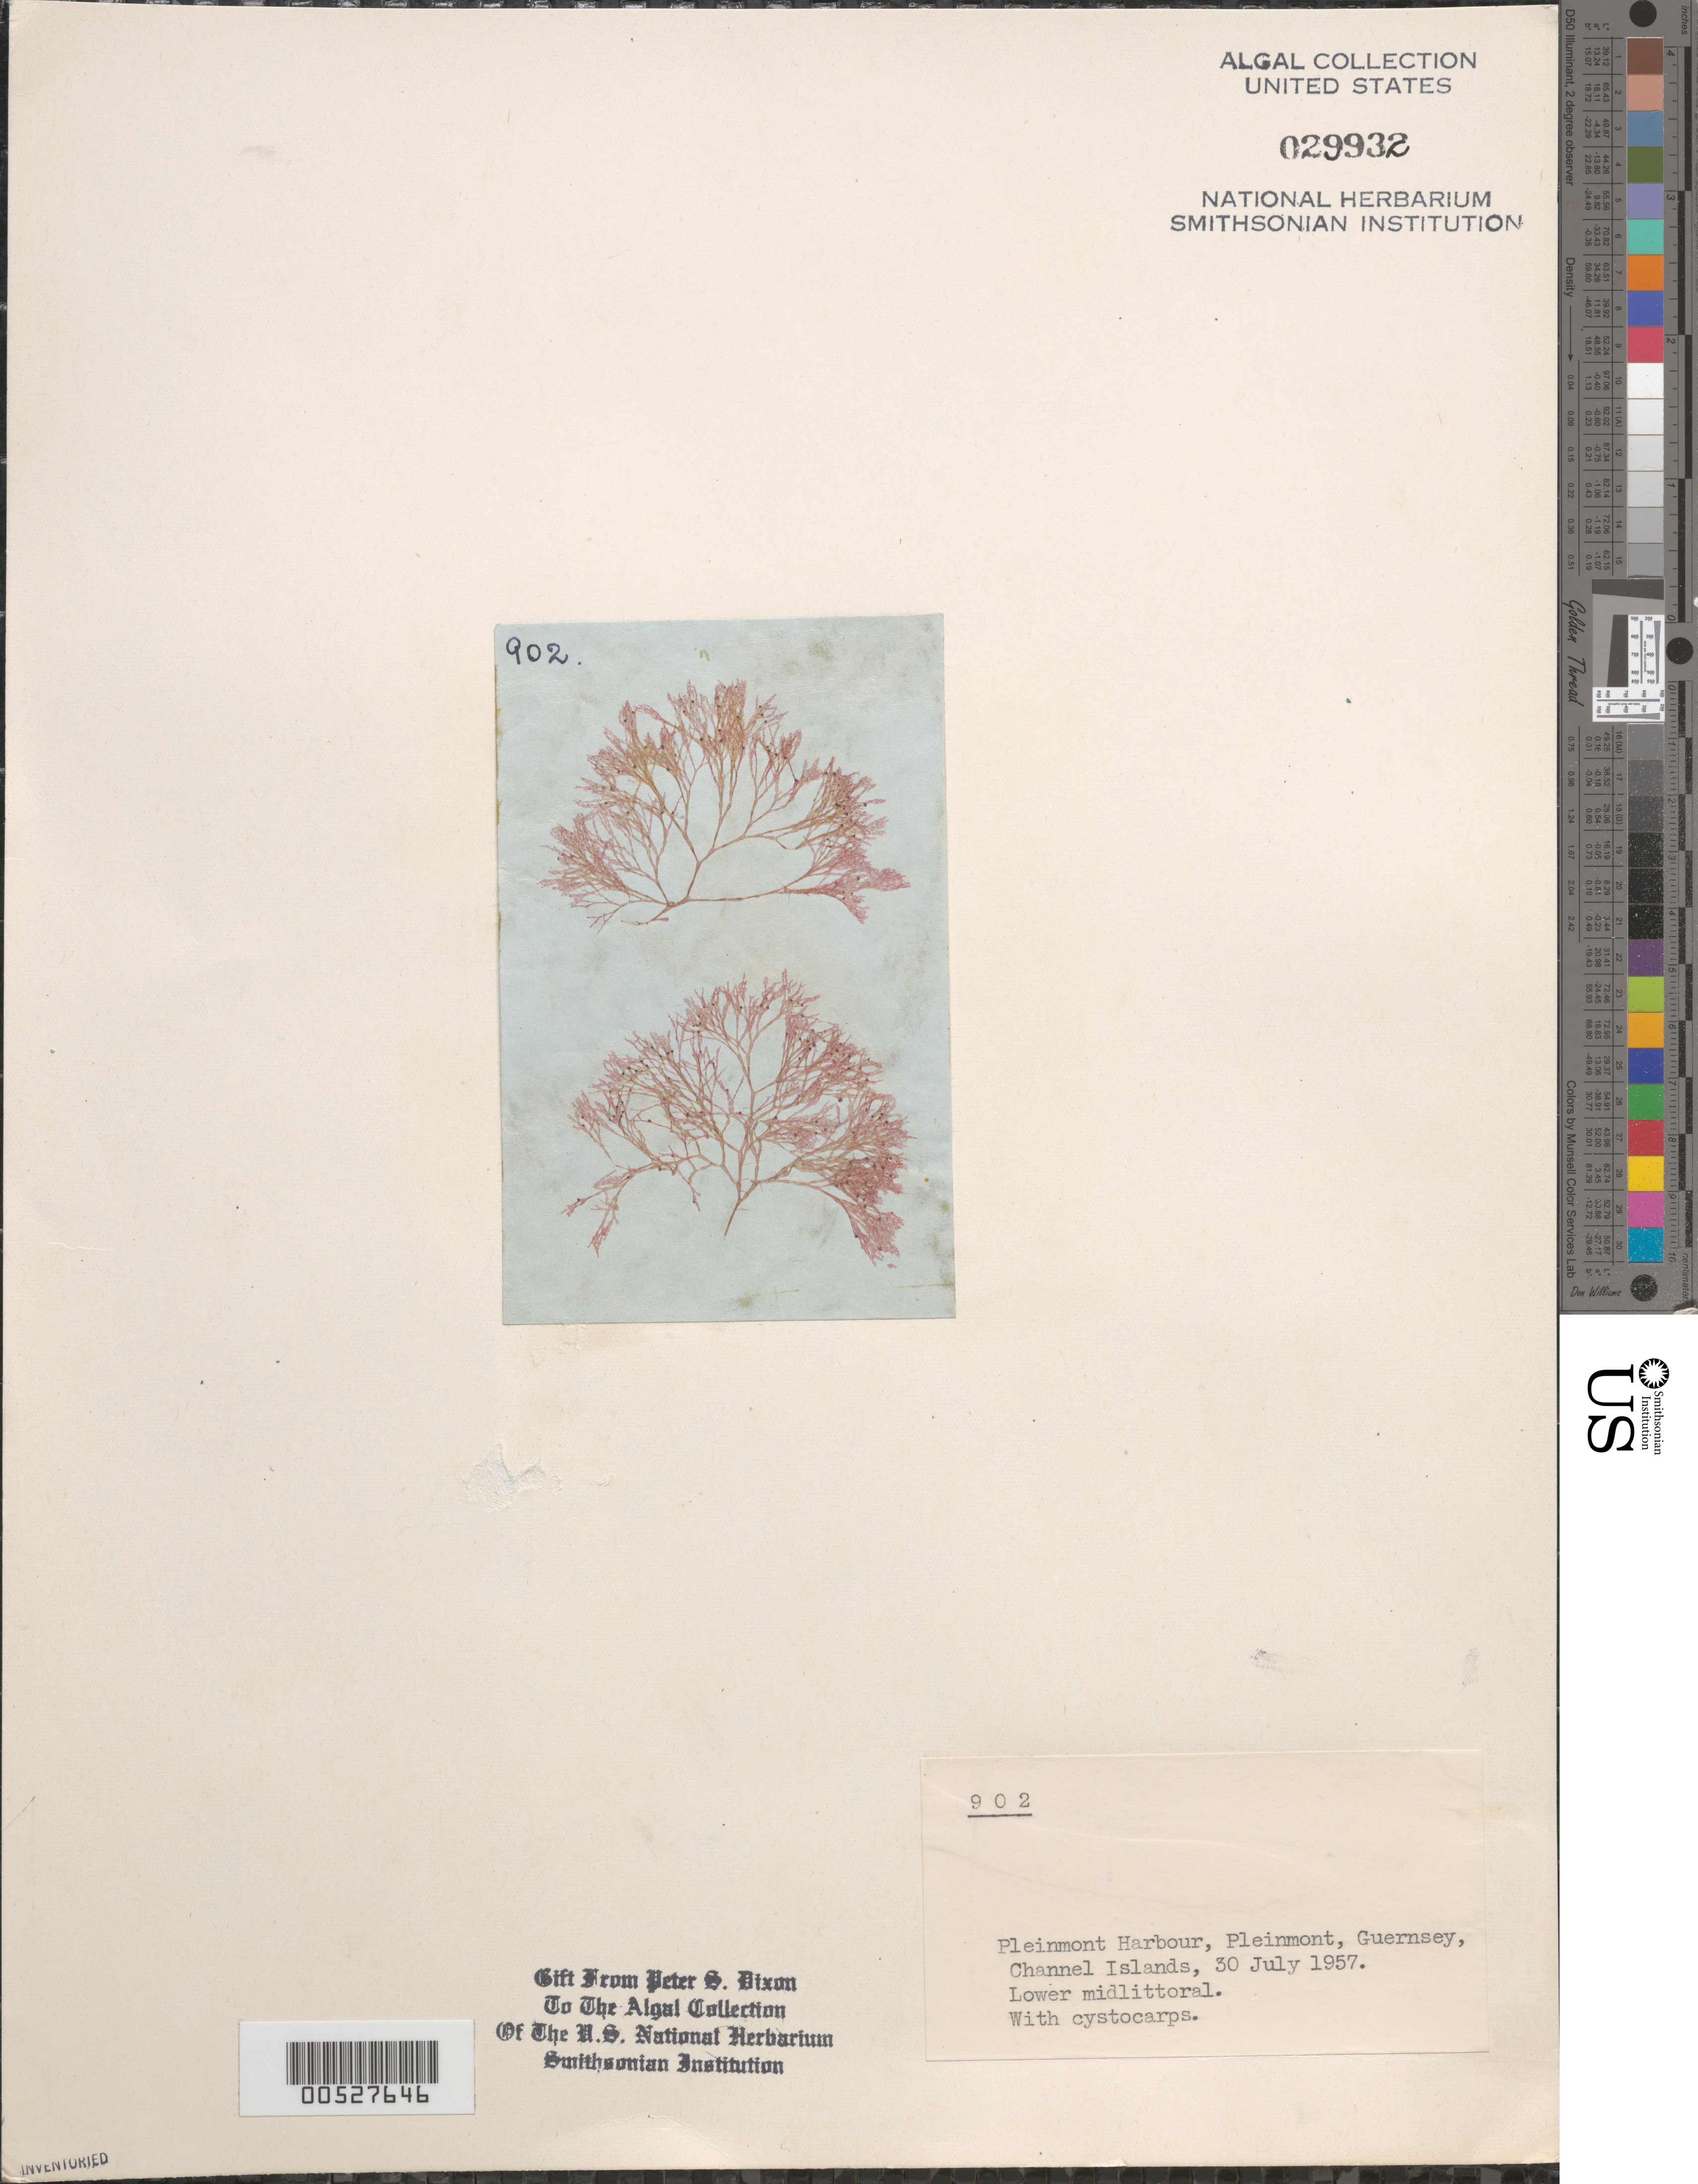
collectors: P. S. Dixon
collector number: PSD 902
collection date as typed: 30 Jul 1957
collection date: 1957-07-30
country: United Kingdom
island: Guernsey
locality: Channel Islands. Bailiwick of Guernsey. Pleinmont Harbor, Pleinmont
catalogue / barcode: US 29932